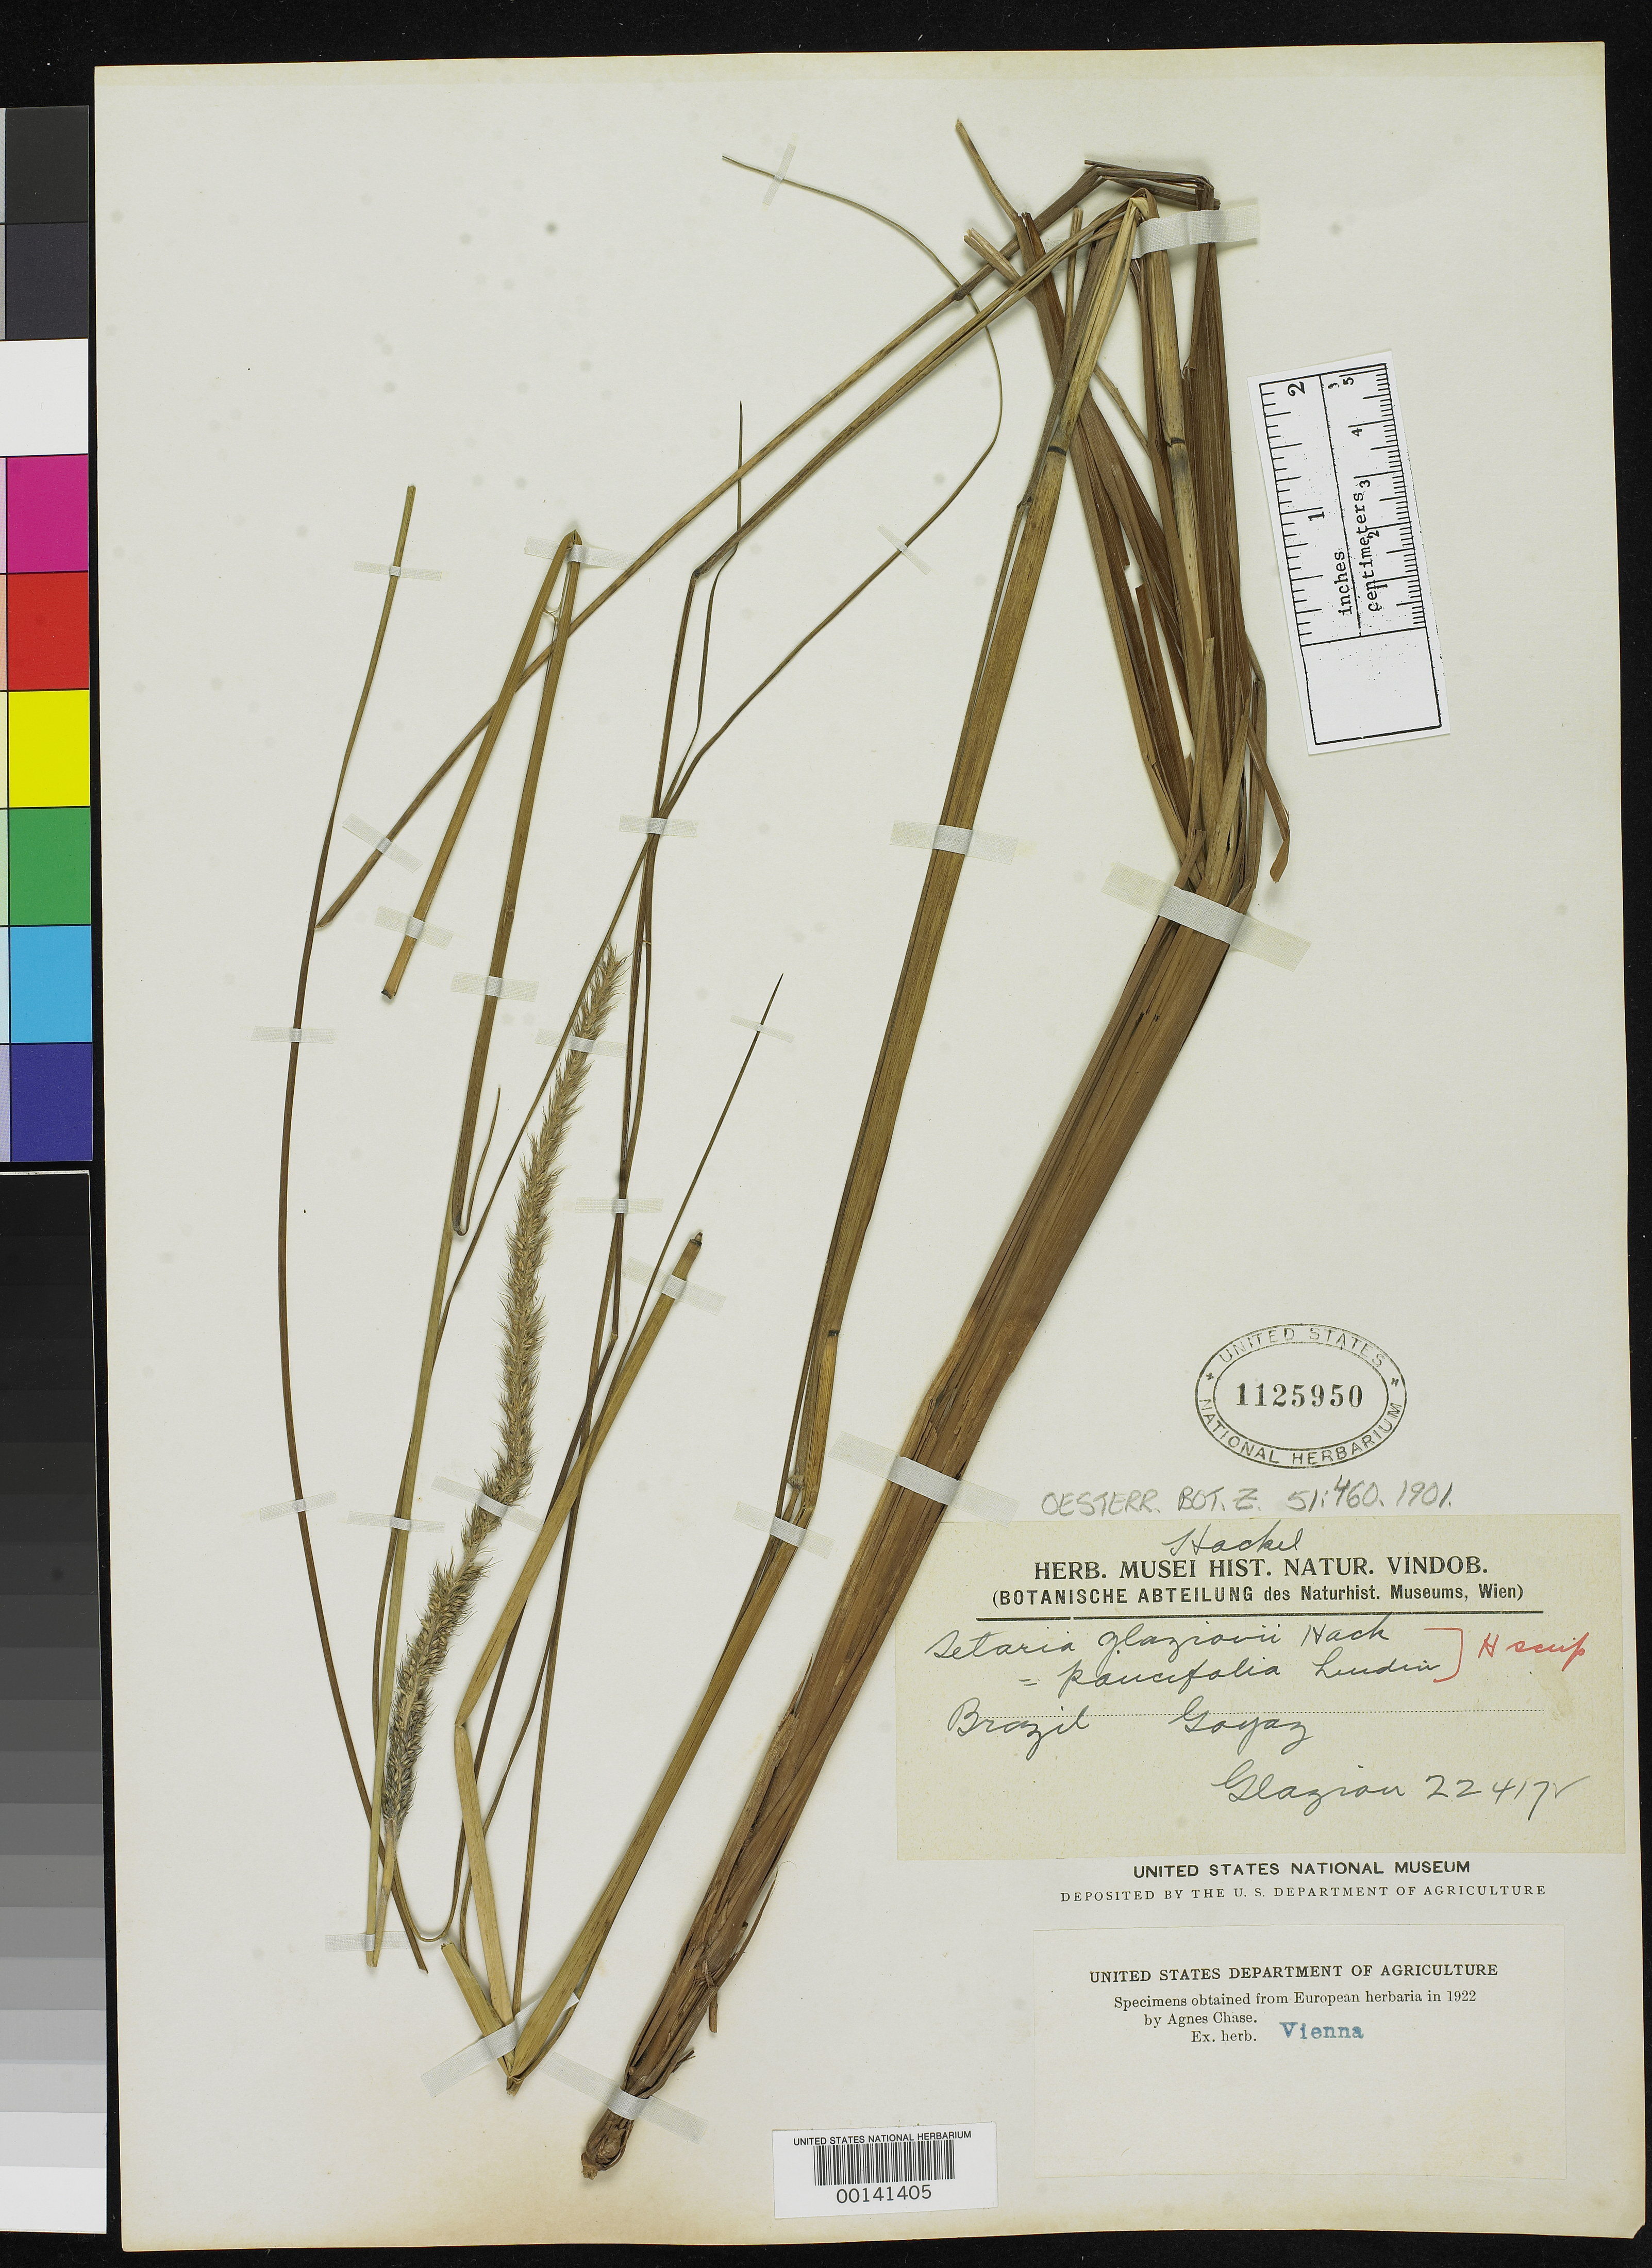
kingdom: Plantae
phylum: Tracheophyta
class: Liliopsida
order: Poales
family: Poaceae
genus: Setaria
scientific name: Setaria glaziovii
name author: Hack.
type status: Isotype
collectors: A. F. M. Glaziou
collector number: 22417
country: Brazil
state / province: Goiás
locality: Inter Porto Imperial et Lunie, ad flum Tocantins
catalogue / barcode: US 1125950